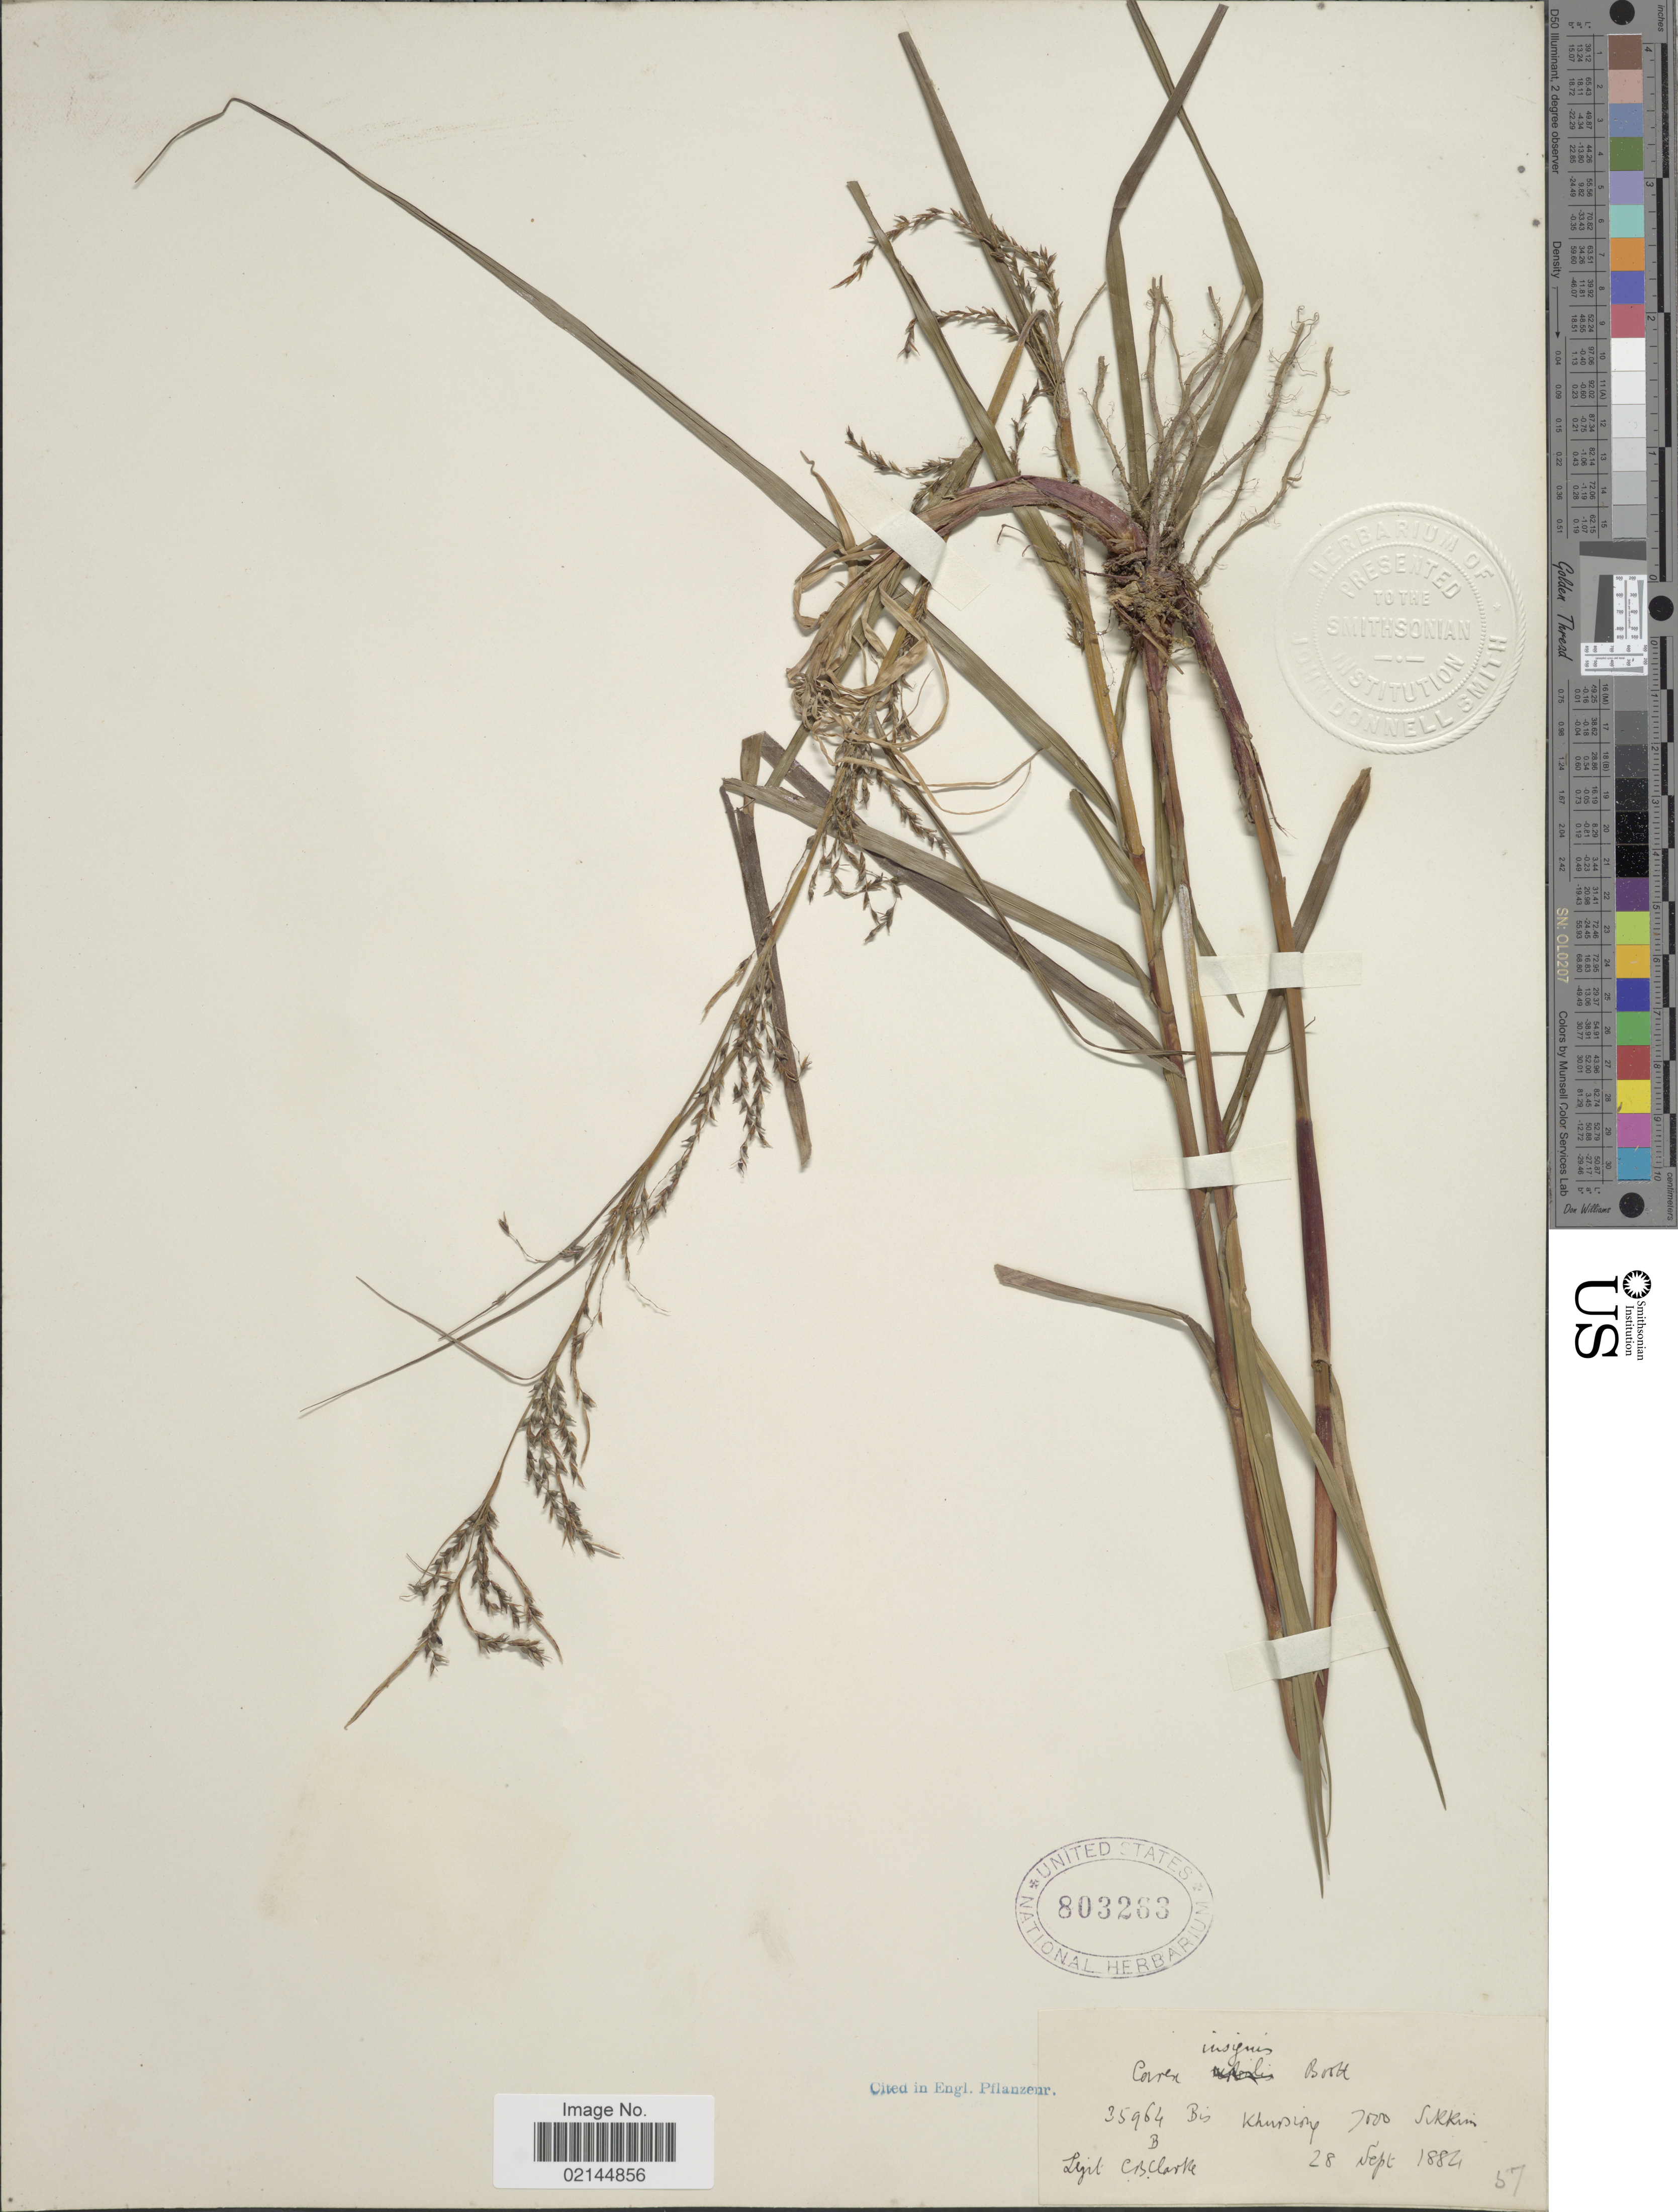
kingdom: Plantae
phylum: Tracheophyta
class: Liliopsida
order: Poales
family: Cyperaceae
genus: Carex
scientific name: Carex insignis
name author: Boott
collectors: C. B. Clarke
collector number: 35964 Bis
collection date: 1884-09-28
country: India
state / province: Sikkim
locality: Khursiong, Sikkim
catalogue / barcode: US 803263